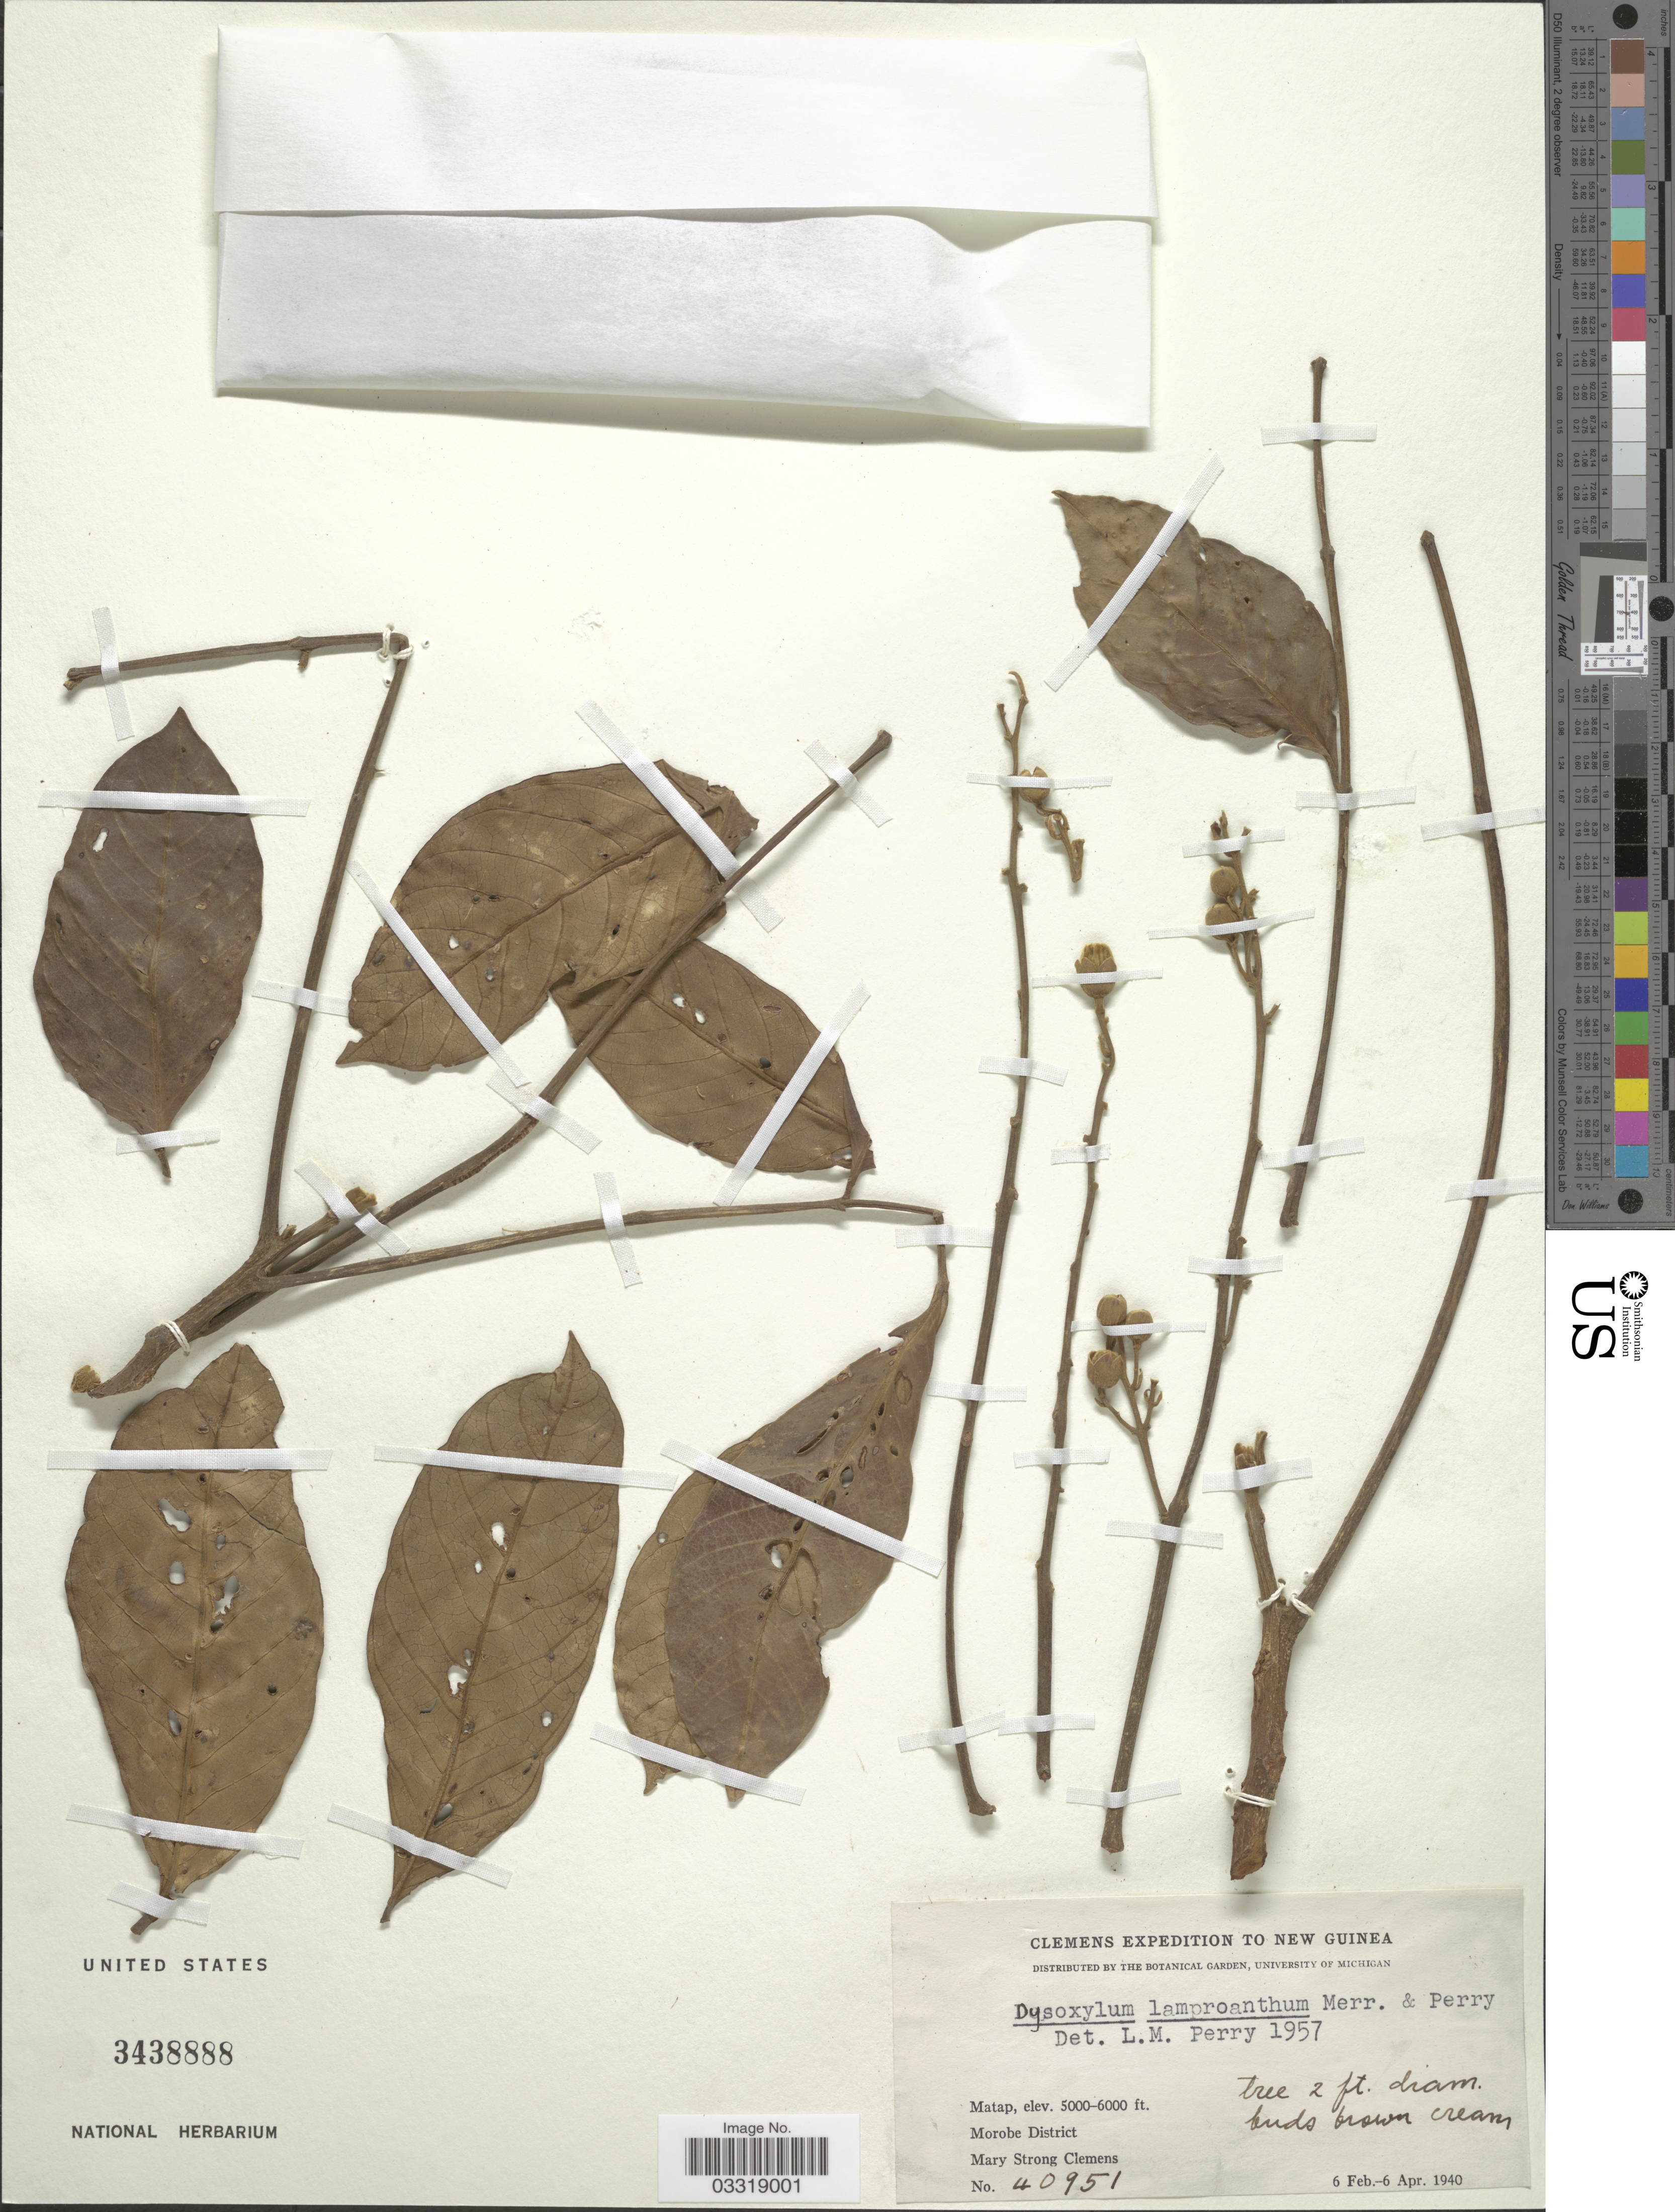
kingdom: Plantae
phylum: Tracheophyta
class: Magnoliopsida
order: Sapindales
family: Meliaceae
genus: Didymocheton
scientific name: Didymocheton setosus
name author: (Span.) Mabb. & Holzmeyer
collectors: M. S. Clemens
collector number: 40951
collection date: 1940-02-06/1940-04-06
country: Papua New Guinea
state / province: Morobe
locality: New Guinea. Matap. Morobe District.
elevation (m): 1524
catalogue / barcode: US 3438888